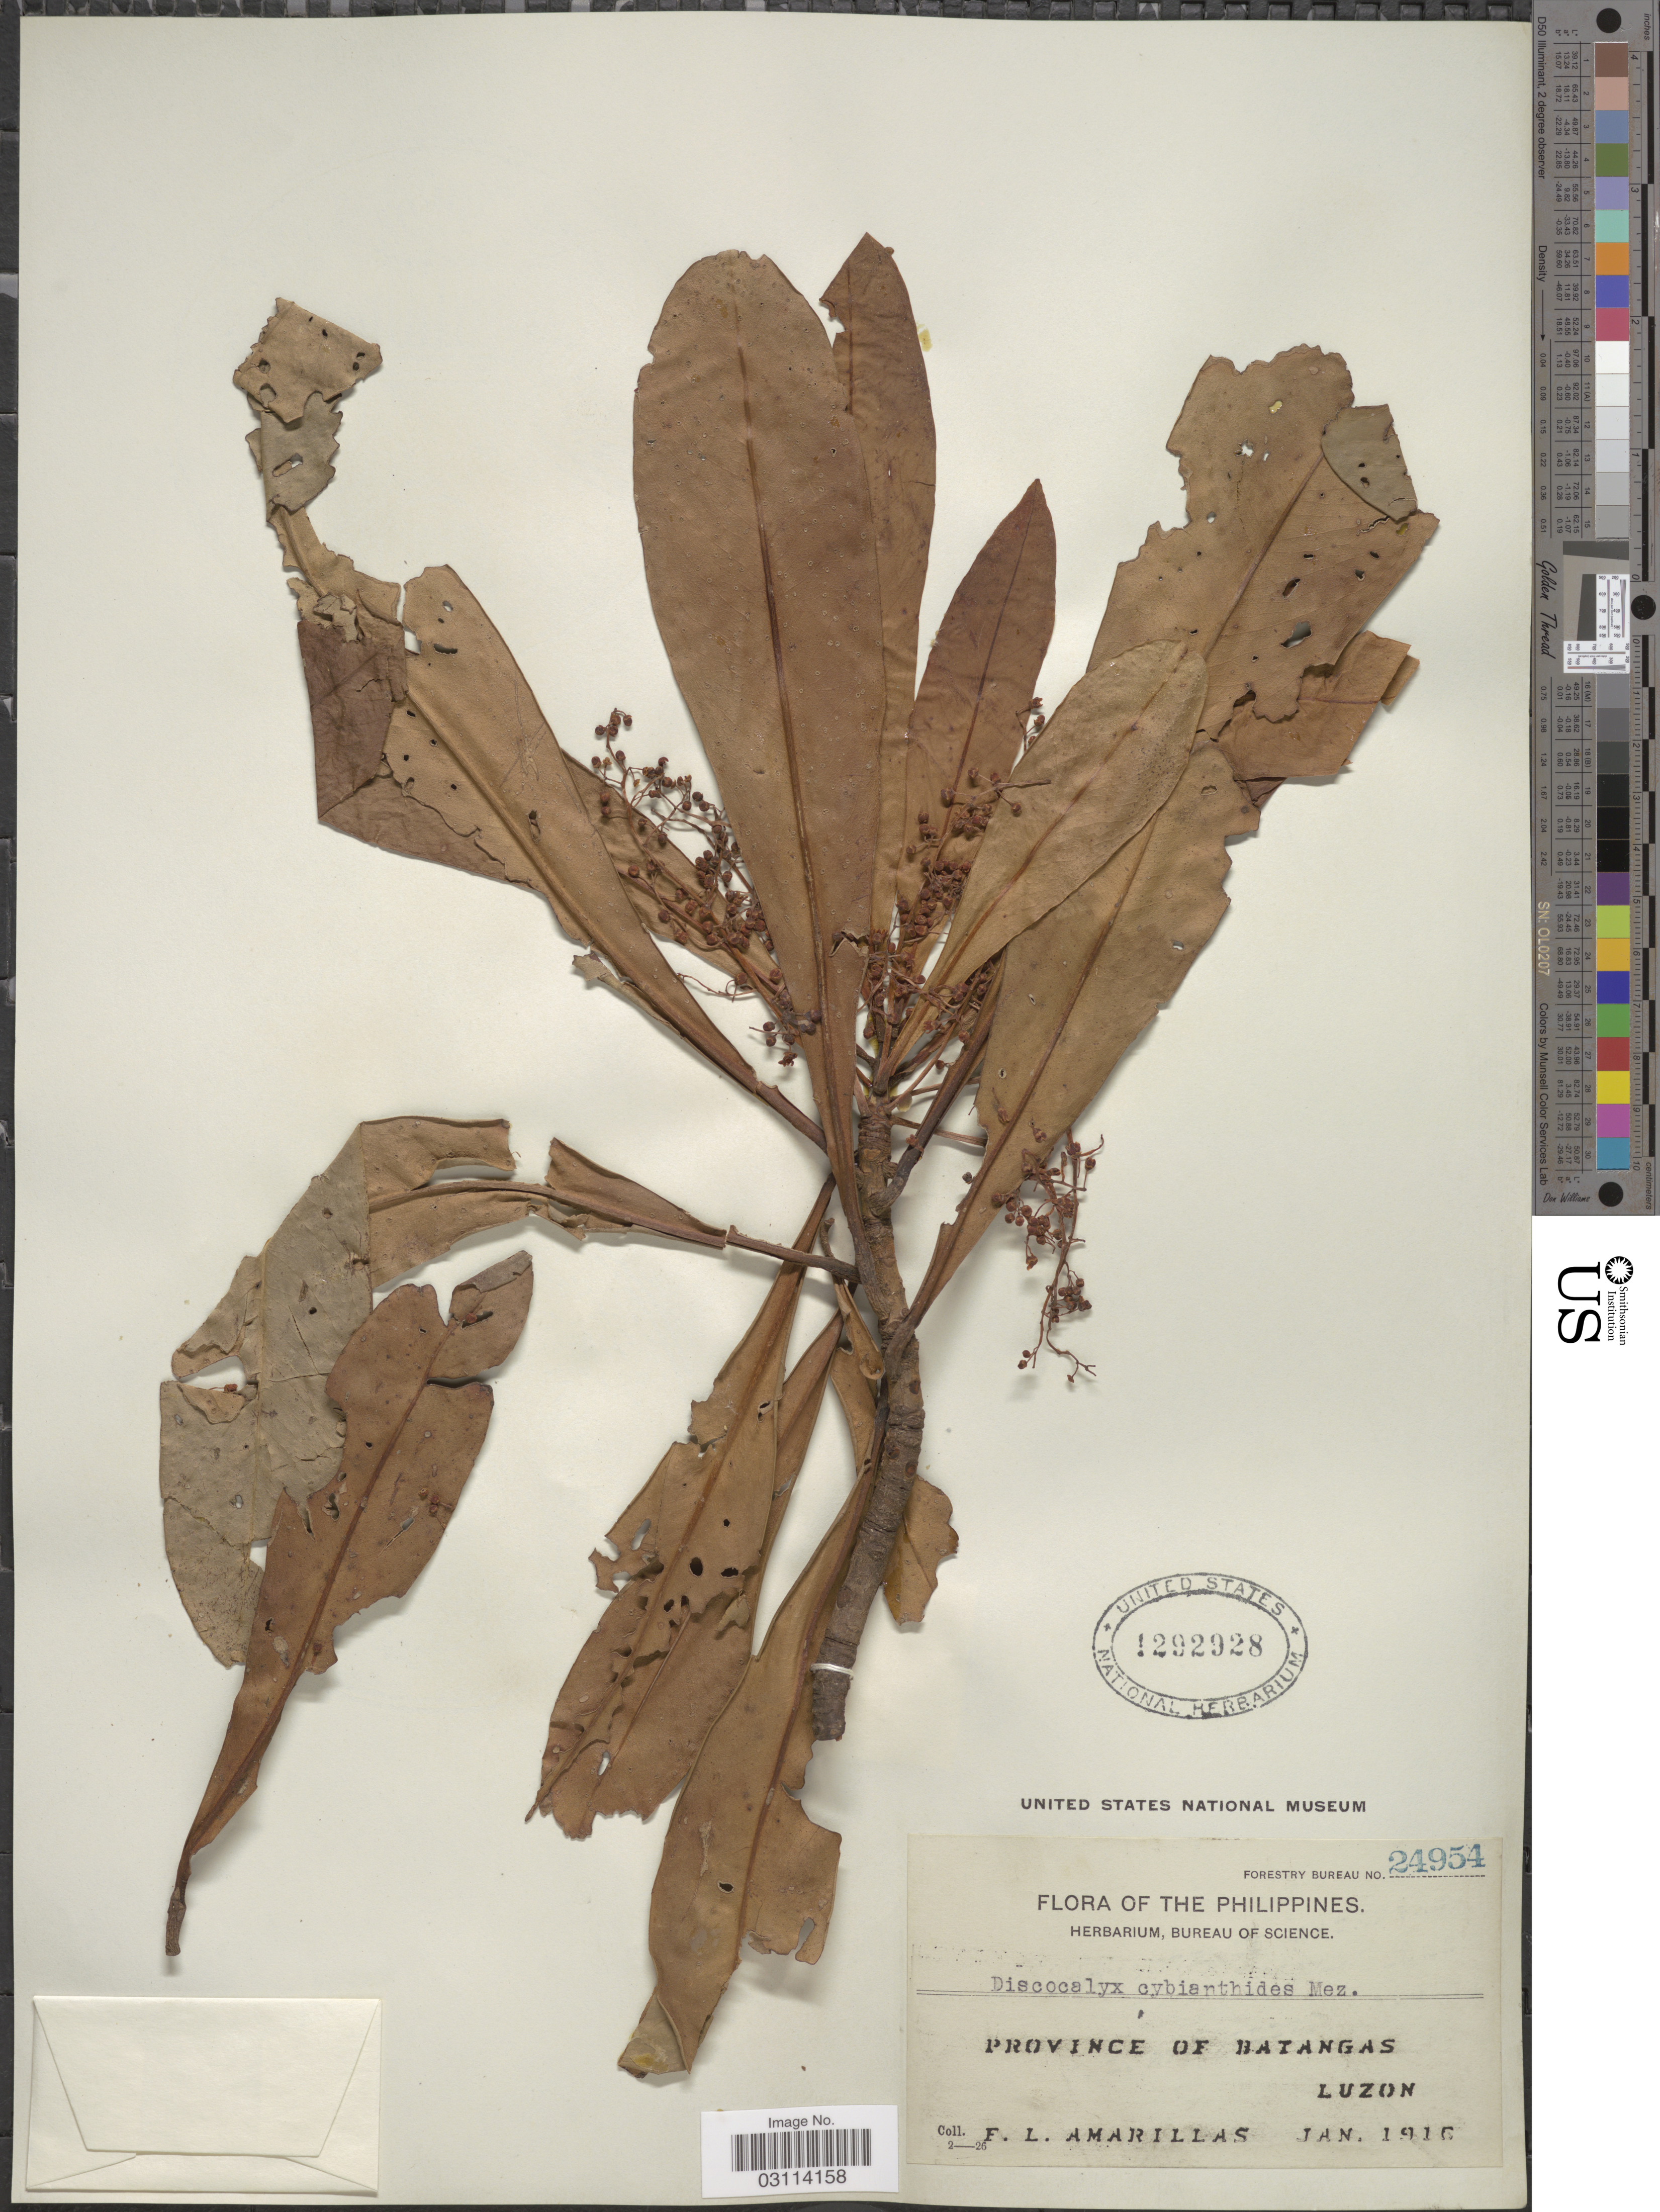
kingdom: Plantae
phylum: Tracheophyta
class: Magnoliopsida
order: Ericales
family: Primulaceae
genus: Discocalyx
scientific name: Discocalyx cybianthoides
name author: (A. DC.) Mez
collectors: F. Amarillas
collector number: Forestry Bureau 24954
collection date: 1916-01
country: Philippines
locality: Province of Batangas, Luzon.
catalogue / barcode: US 1292928